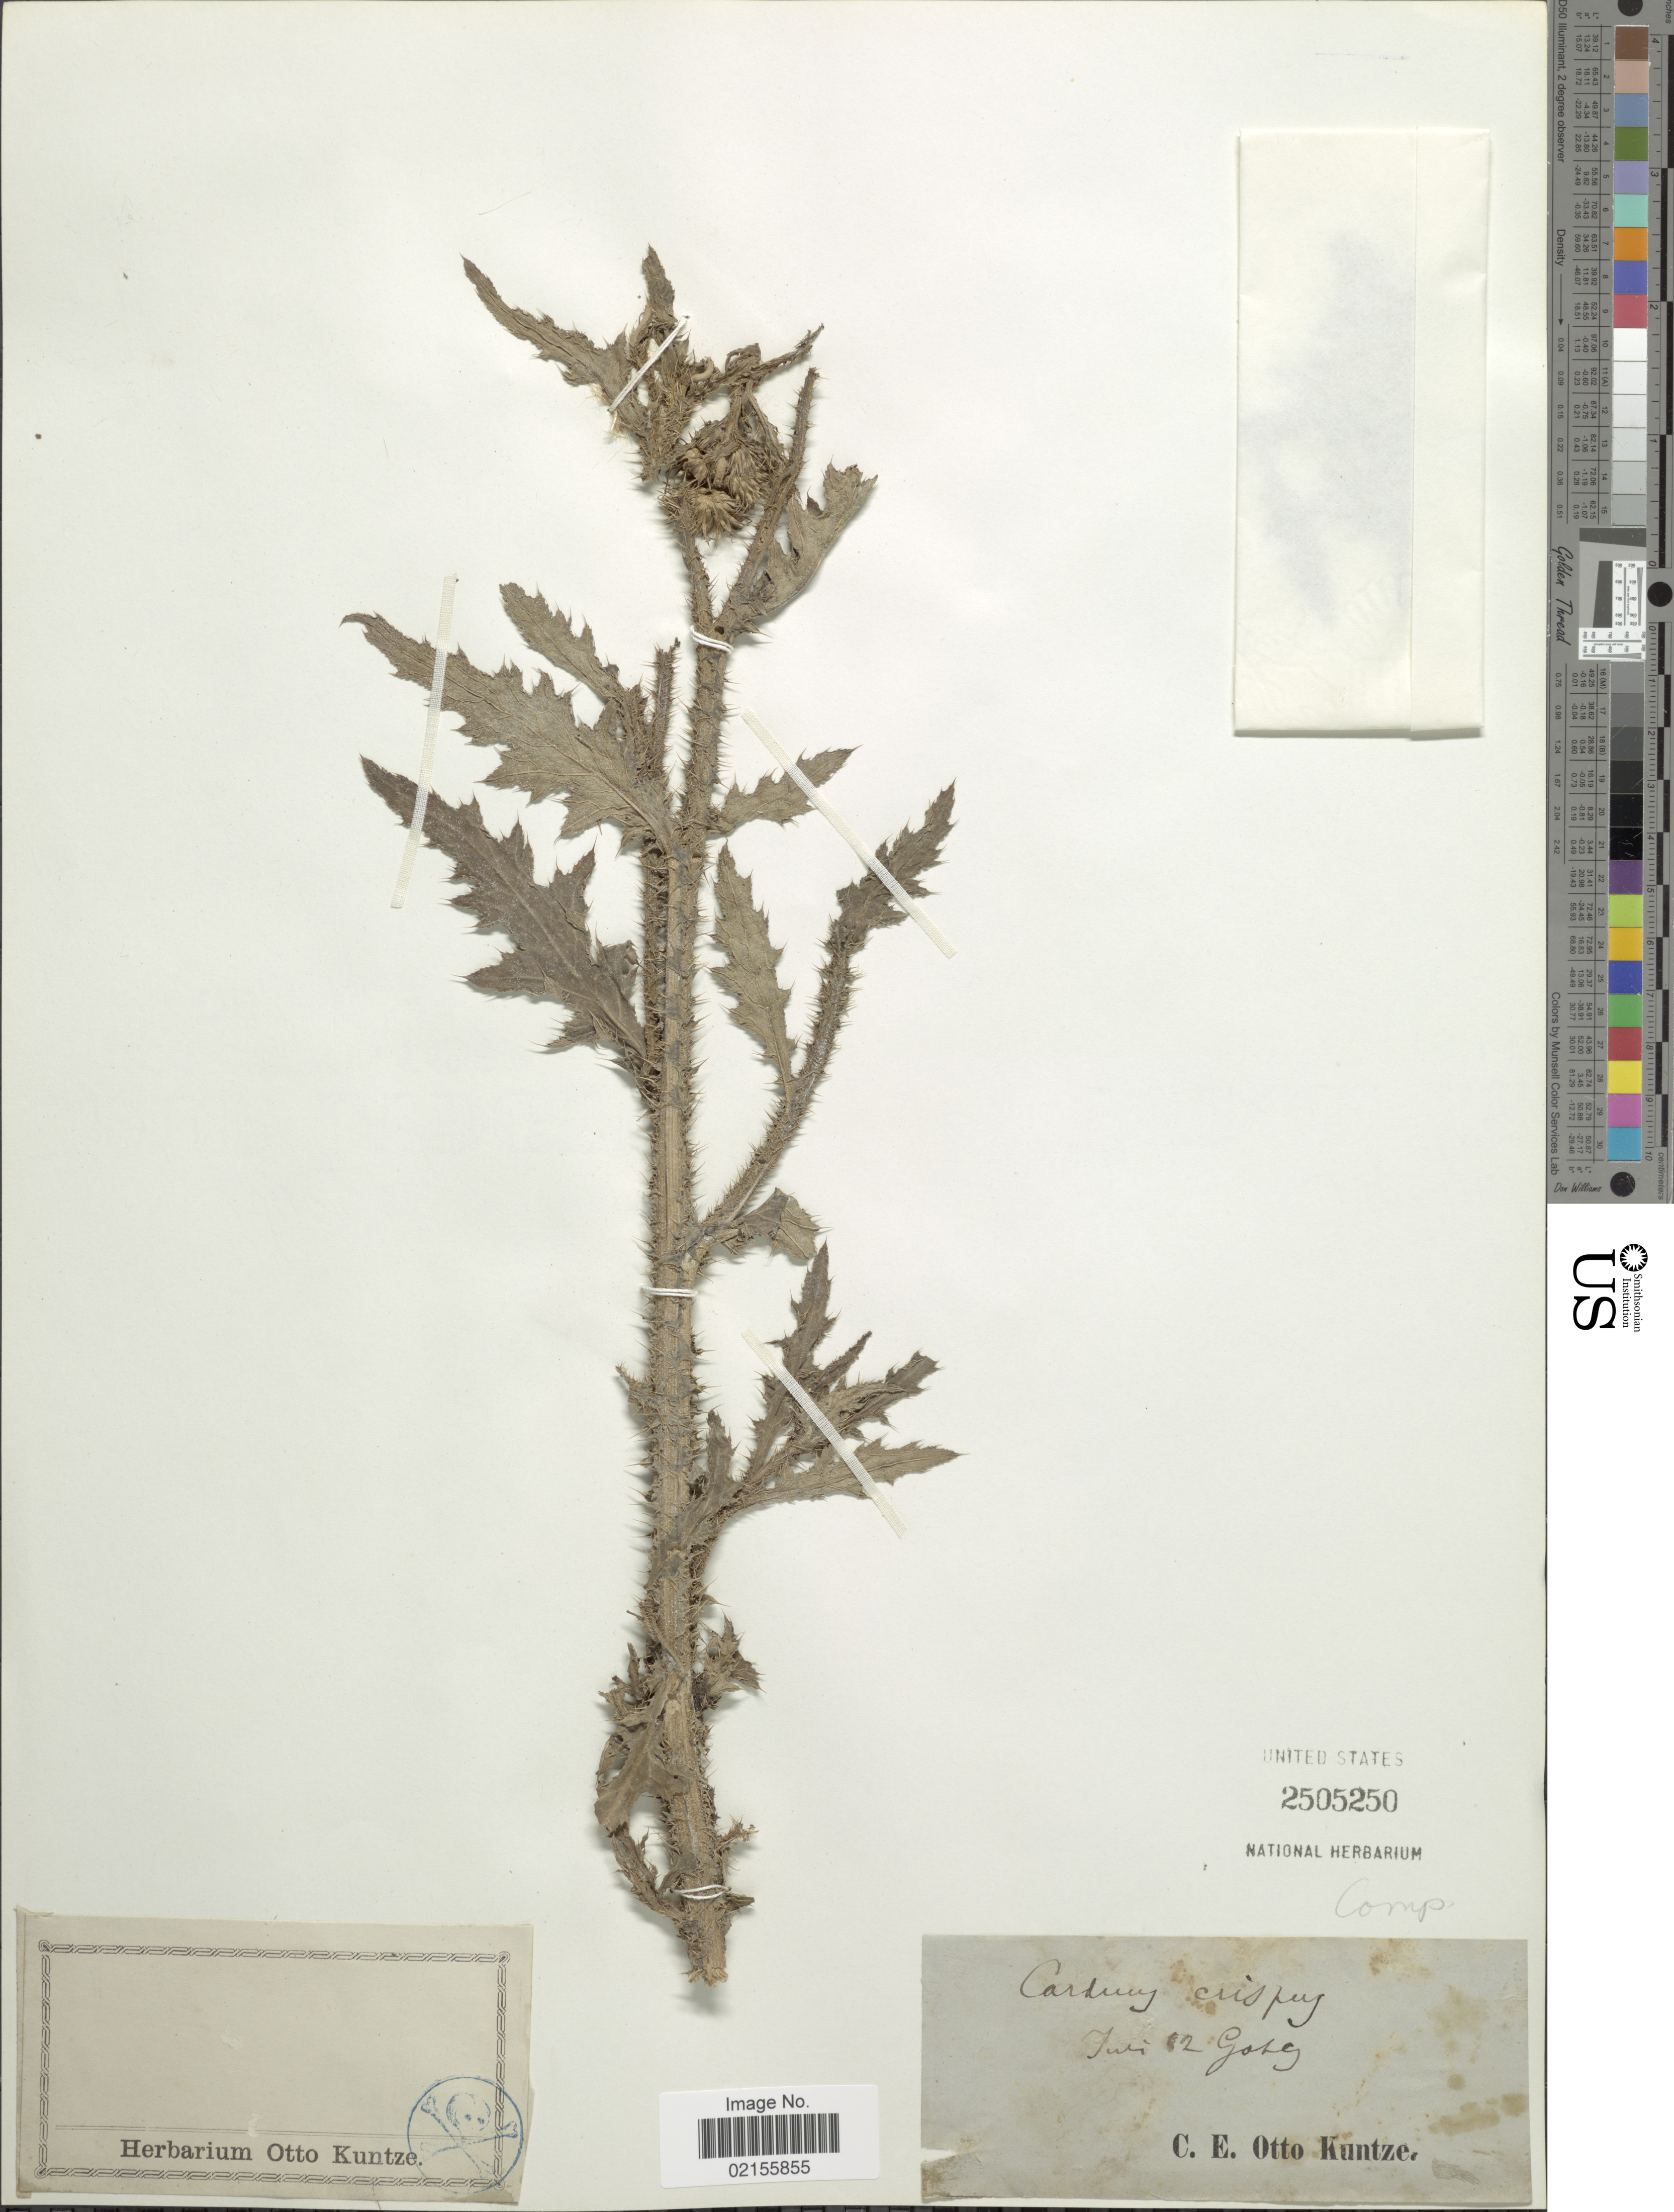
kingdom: Plantae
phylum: Tracheophyta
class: Magnoliopsida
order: Asterales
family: Asteraceae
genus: Carduus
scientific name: Carduus crispus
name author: L.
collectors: C.E.O. Kuntze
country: Germany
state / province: Sachsen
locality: Gohlis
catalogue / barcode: US 2505250